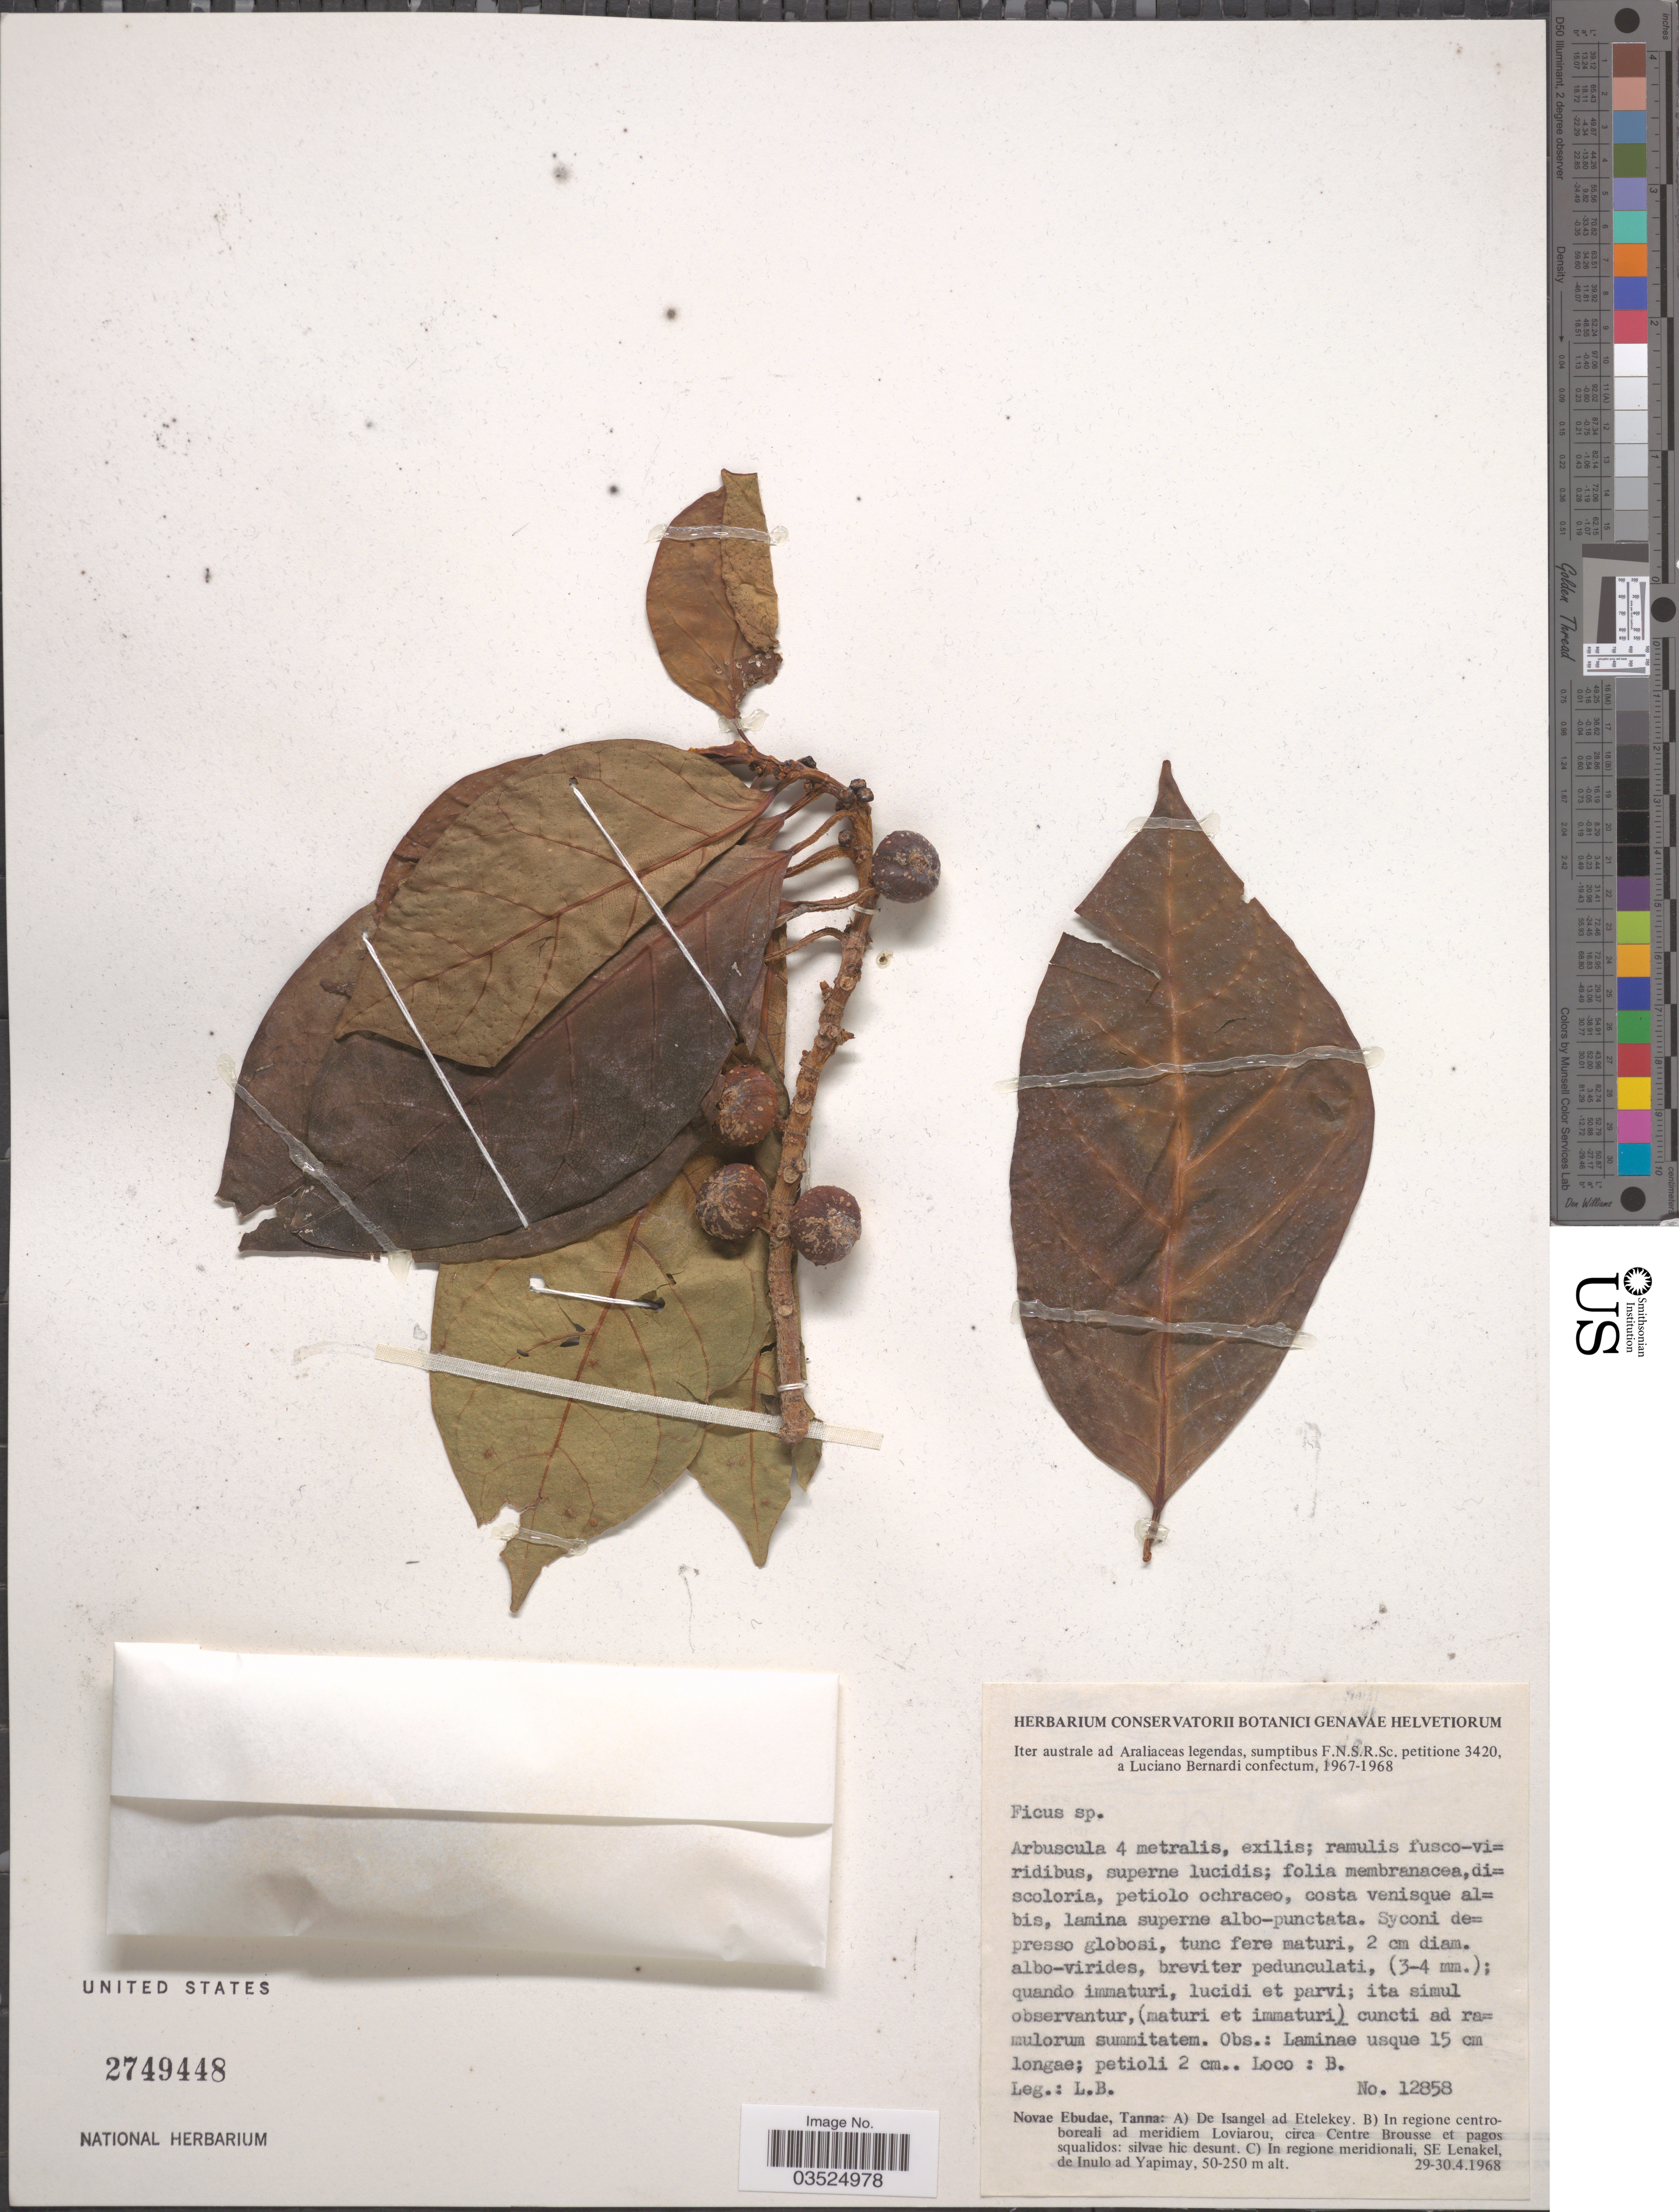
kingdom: Plantae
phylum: Tracheophyta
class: Magnoliopsida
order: Rosales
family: Moraceae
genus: Ficus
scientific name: Ficus sp.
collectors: L. Bernardi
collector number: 12858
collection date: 1968-04-29/1968-04-30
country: Vanuatu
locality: Novae Ebudae, Tanna: B) In regione centroboreali ad meridiem Loviarou, circa Centre Brousse et pagos squalidos: silvae hic desunt.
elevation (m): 50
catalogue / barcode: US 2749448